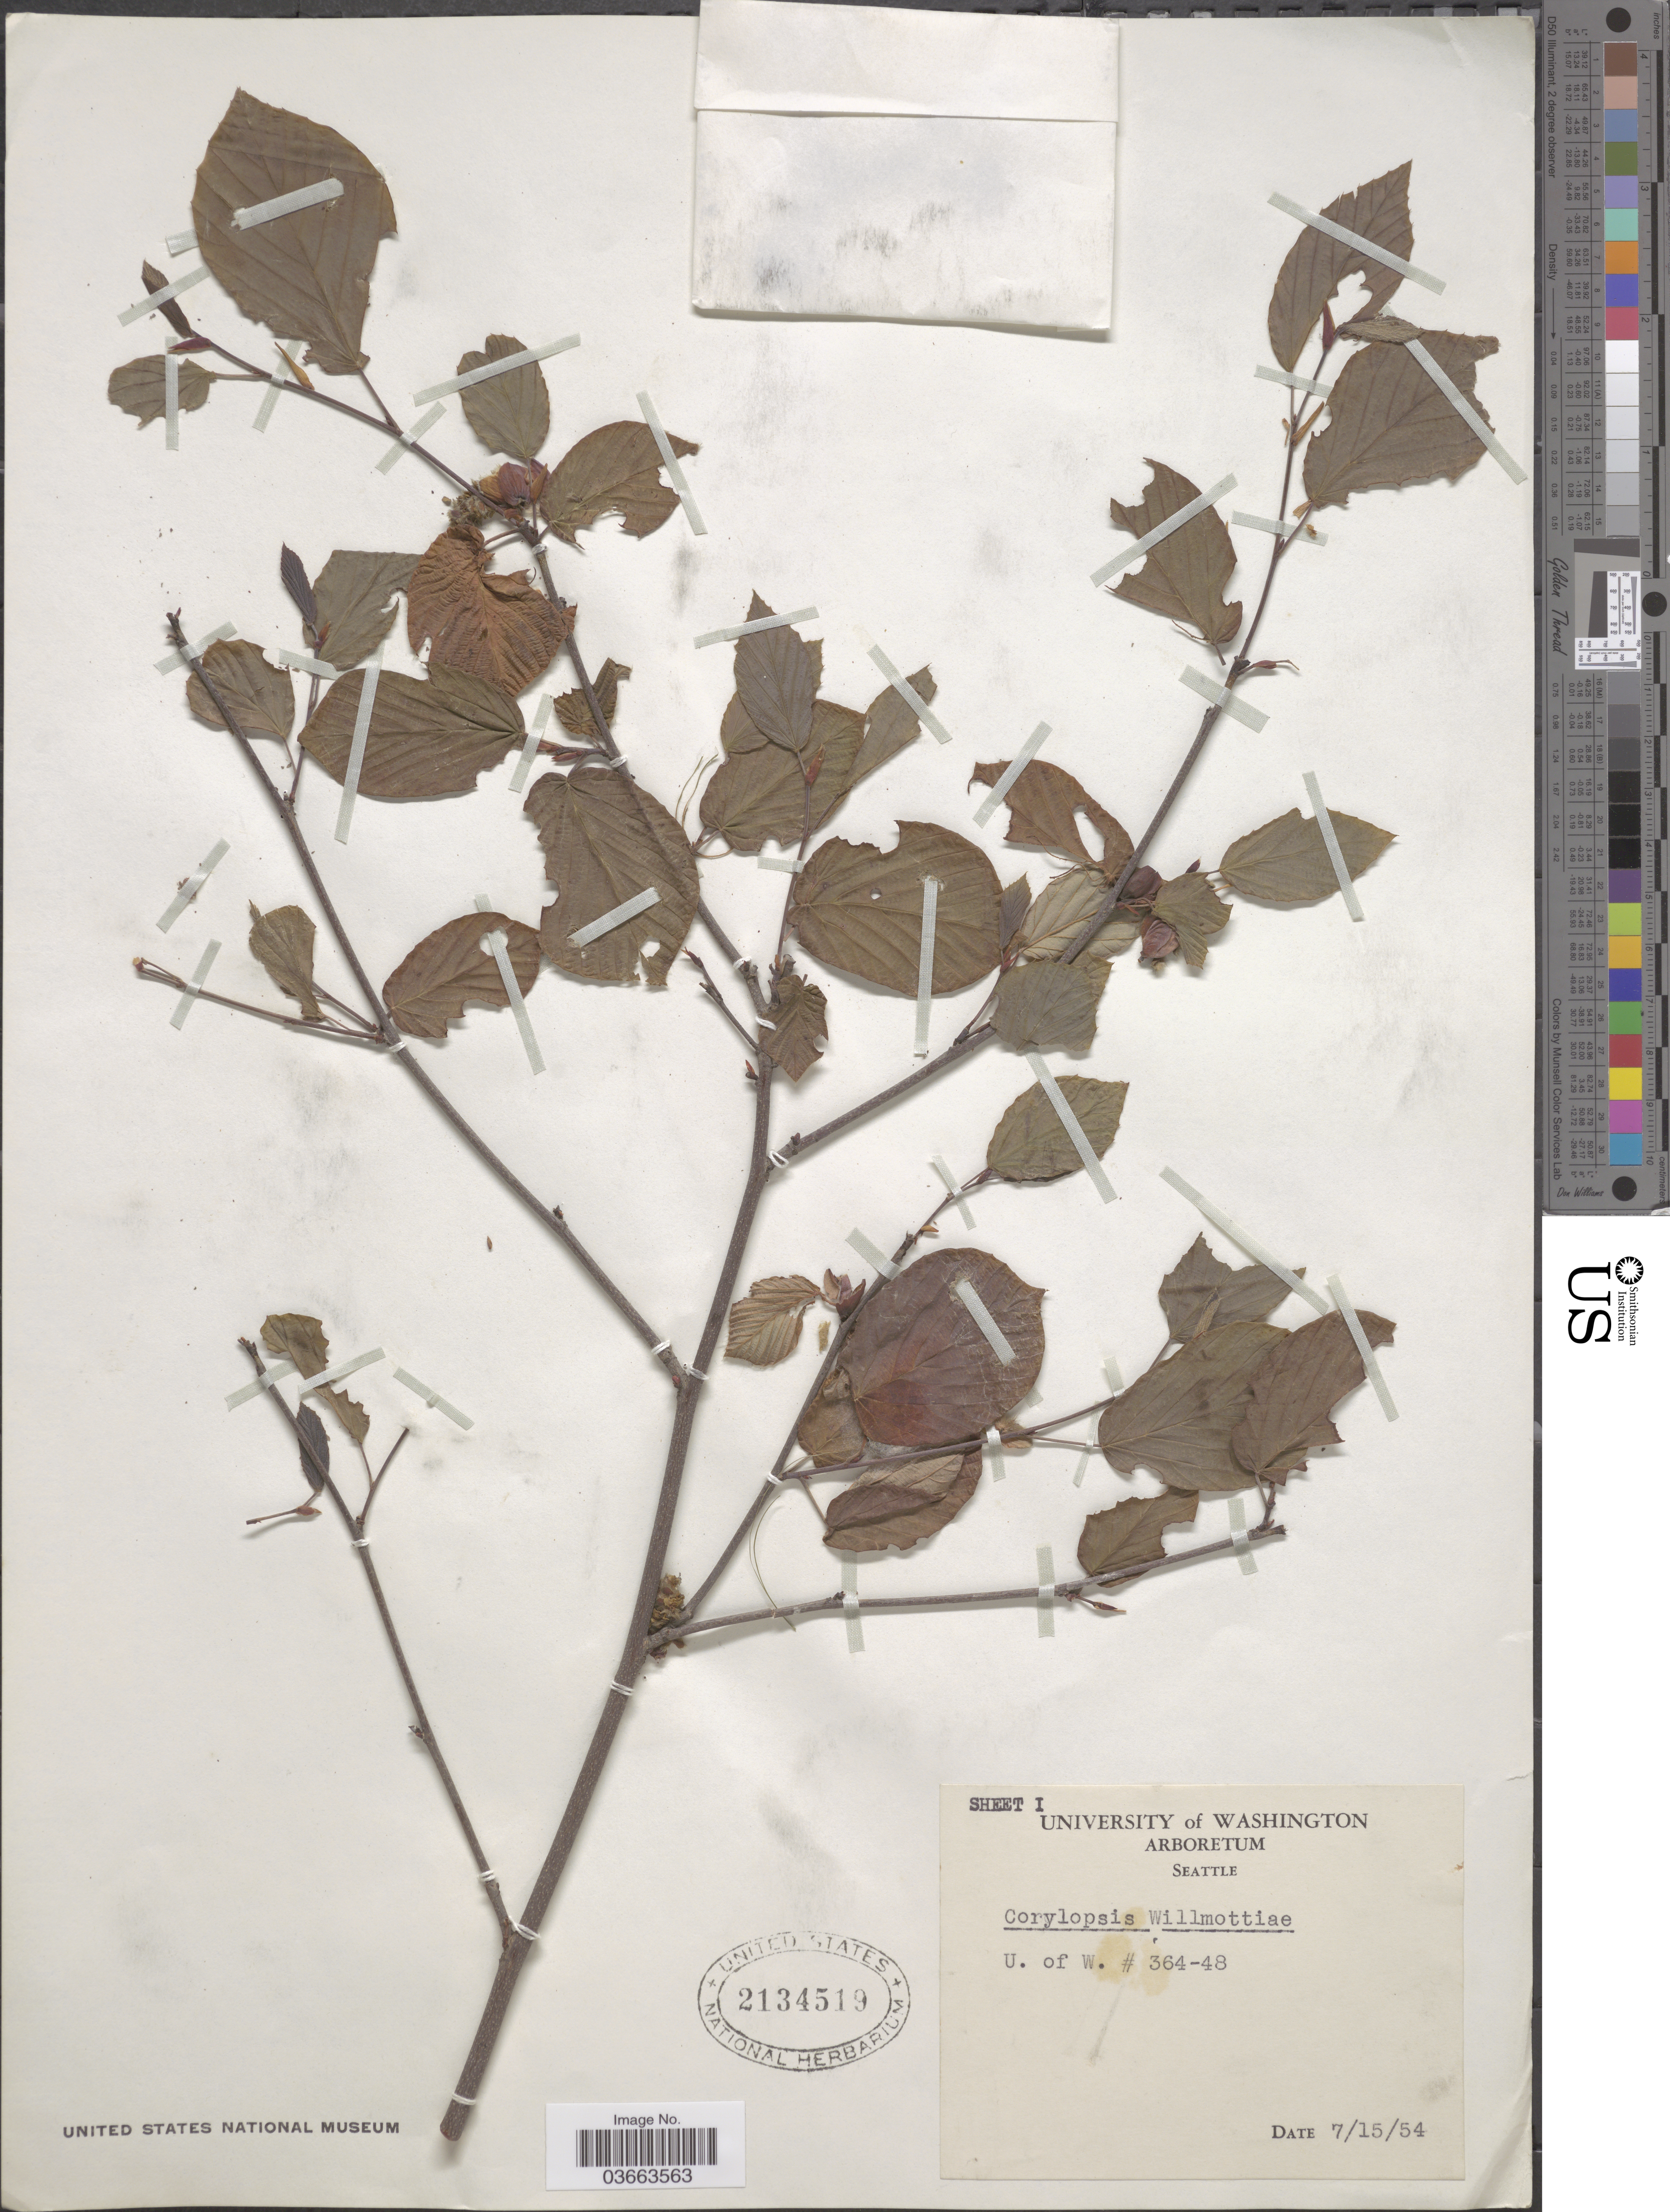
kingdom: Plantae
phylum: Tracheophyta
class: Magnoliopsida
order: Saxifragales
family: Hamamelidaceae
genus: Corylopsis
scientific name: Corylopsis willmottiae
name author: Rehder & E.H. Wilson in Sarg.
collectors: University of Washington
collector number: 364-48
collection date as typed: Transcribed d/m/y: 15/7/54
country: United States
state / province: Washington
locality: U. of W.?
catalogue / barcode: US 2134519